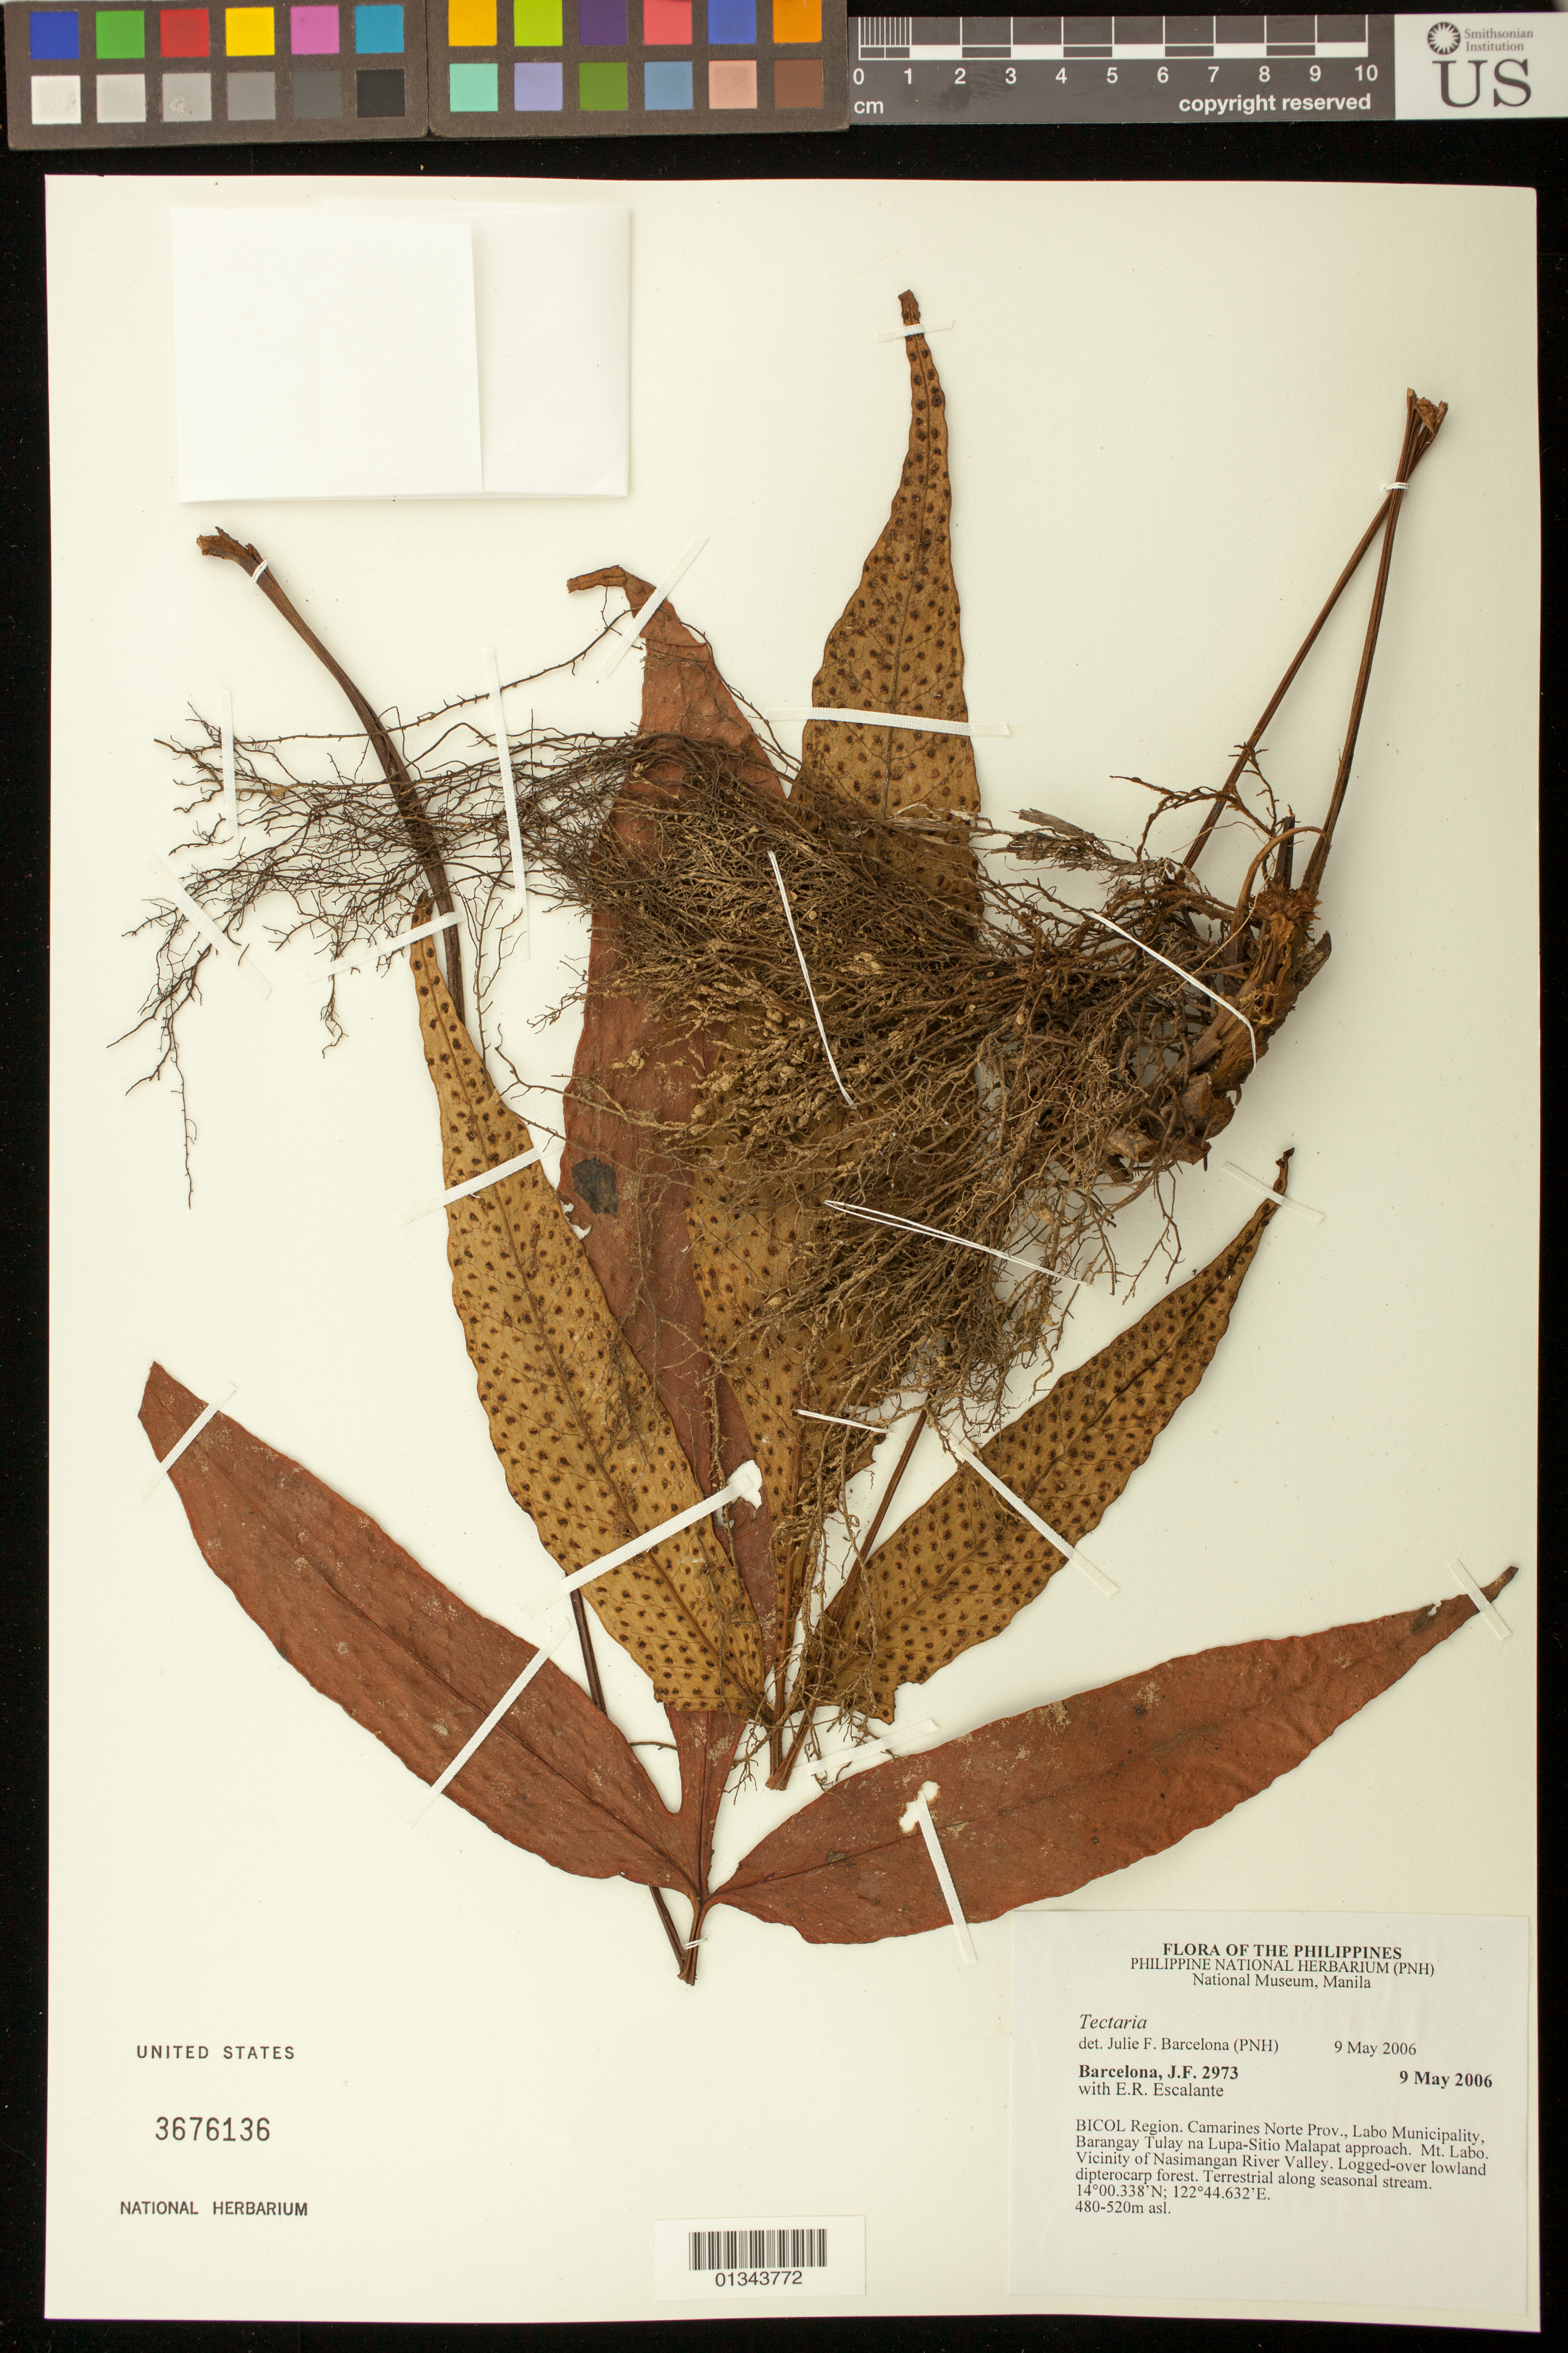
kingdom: Plantae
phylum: Tracheophyta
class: Polypodiopsida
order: Polypodiales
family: Tectariaceae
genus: Tectaria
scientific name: Tectaria sp.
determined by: Barcelona, J. F.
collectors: J. F. Barcelona & E. Escalante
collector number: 2973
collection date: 2006-05-09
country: Philippines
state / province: Bicol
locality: Bicol Region. Camarines Norte Prov., Labo Municipality, Barangay Tulay na Lupa-Sitio Malapat approach. Mt. Labo. Vicinity of Nasimangan River Valley.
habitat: Logged-over lowland dipterocarp forest. Terrestrial along seasonal stream.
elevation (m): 480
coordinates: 14 00.338 N, 122 44.632 E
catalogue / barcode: US 3676136